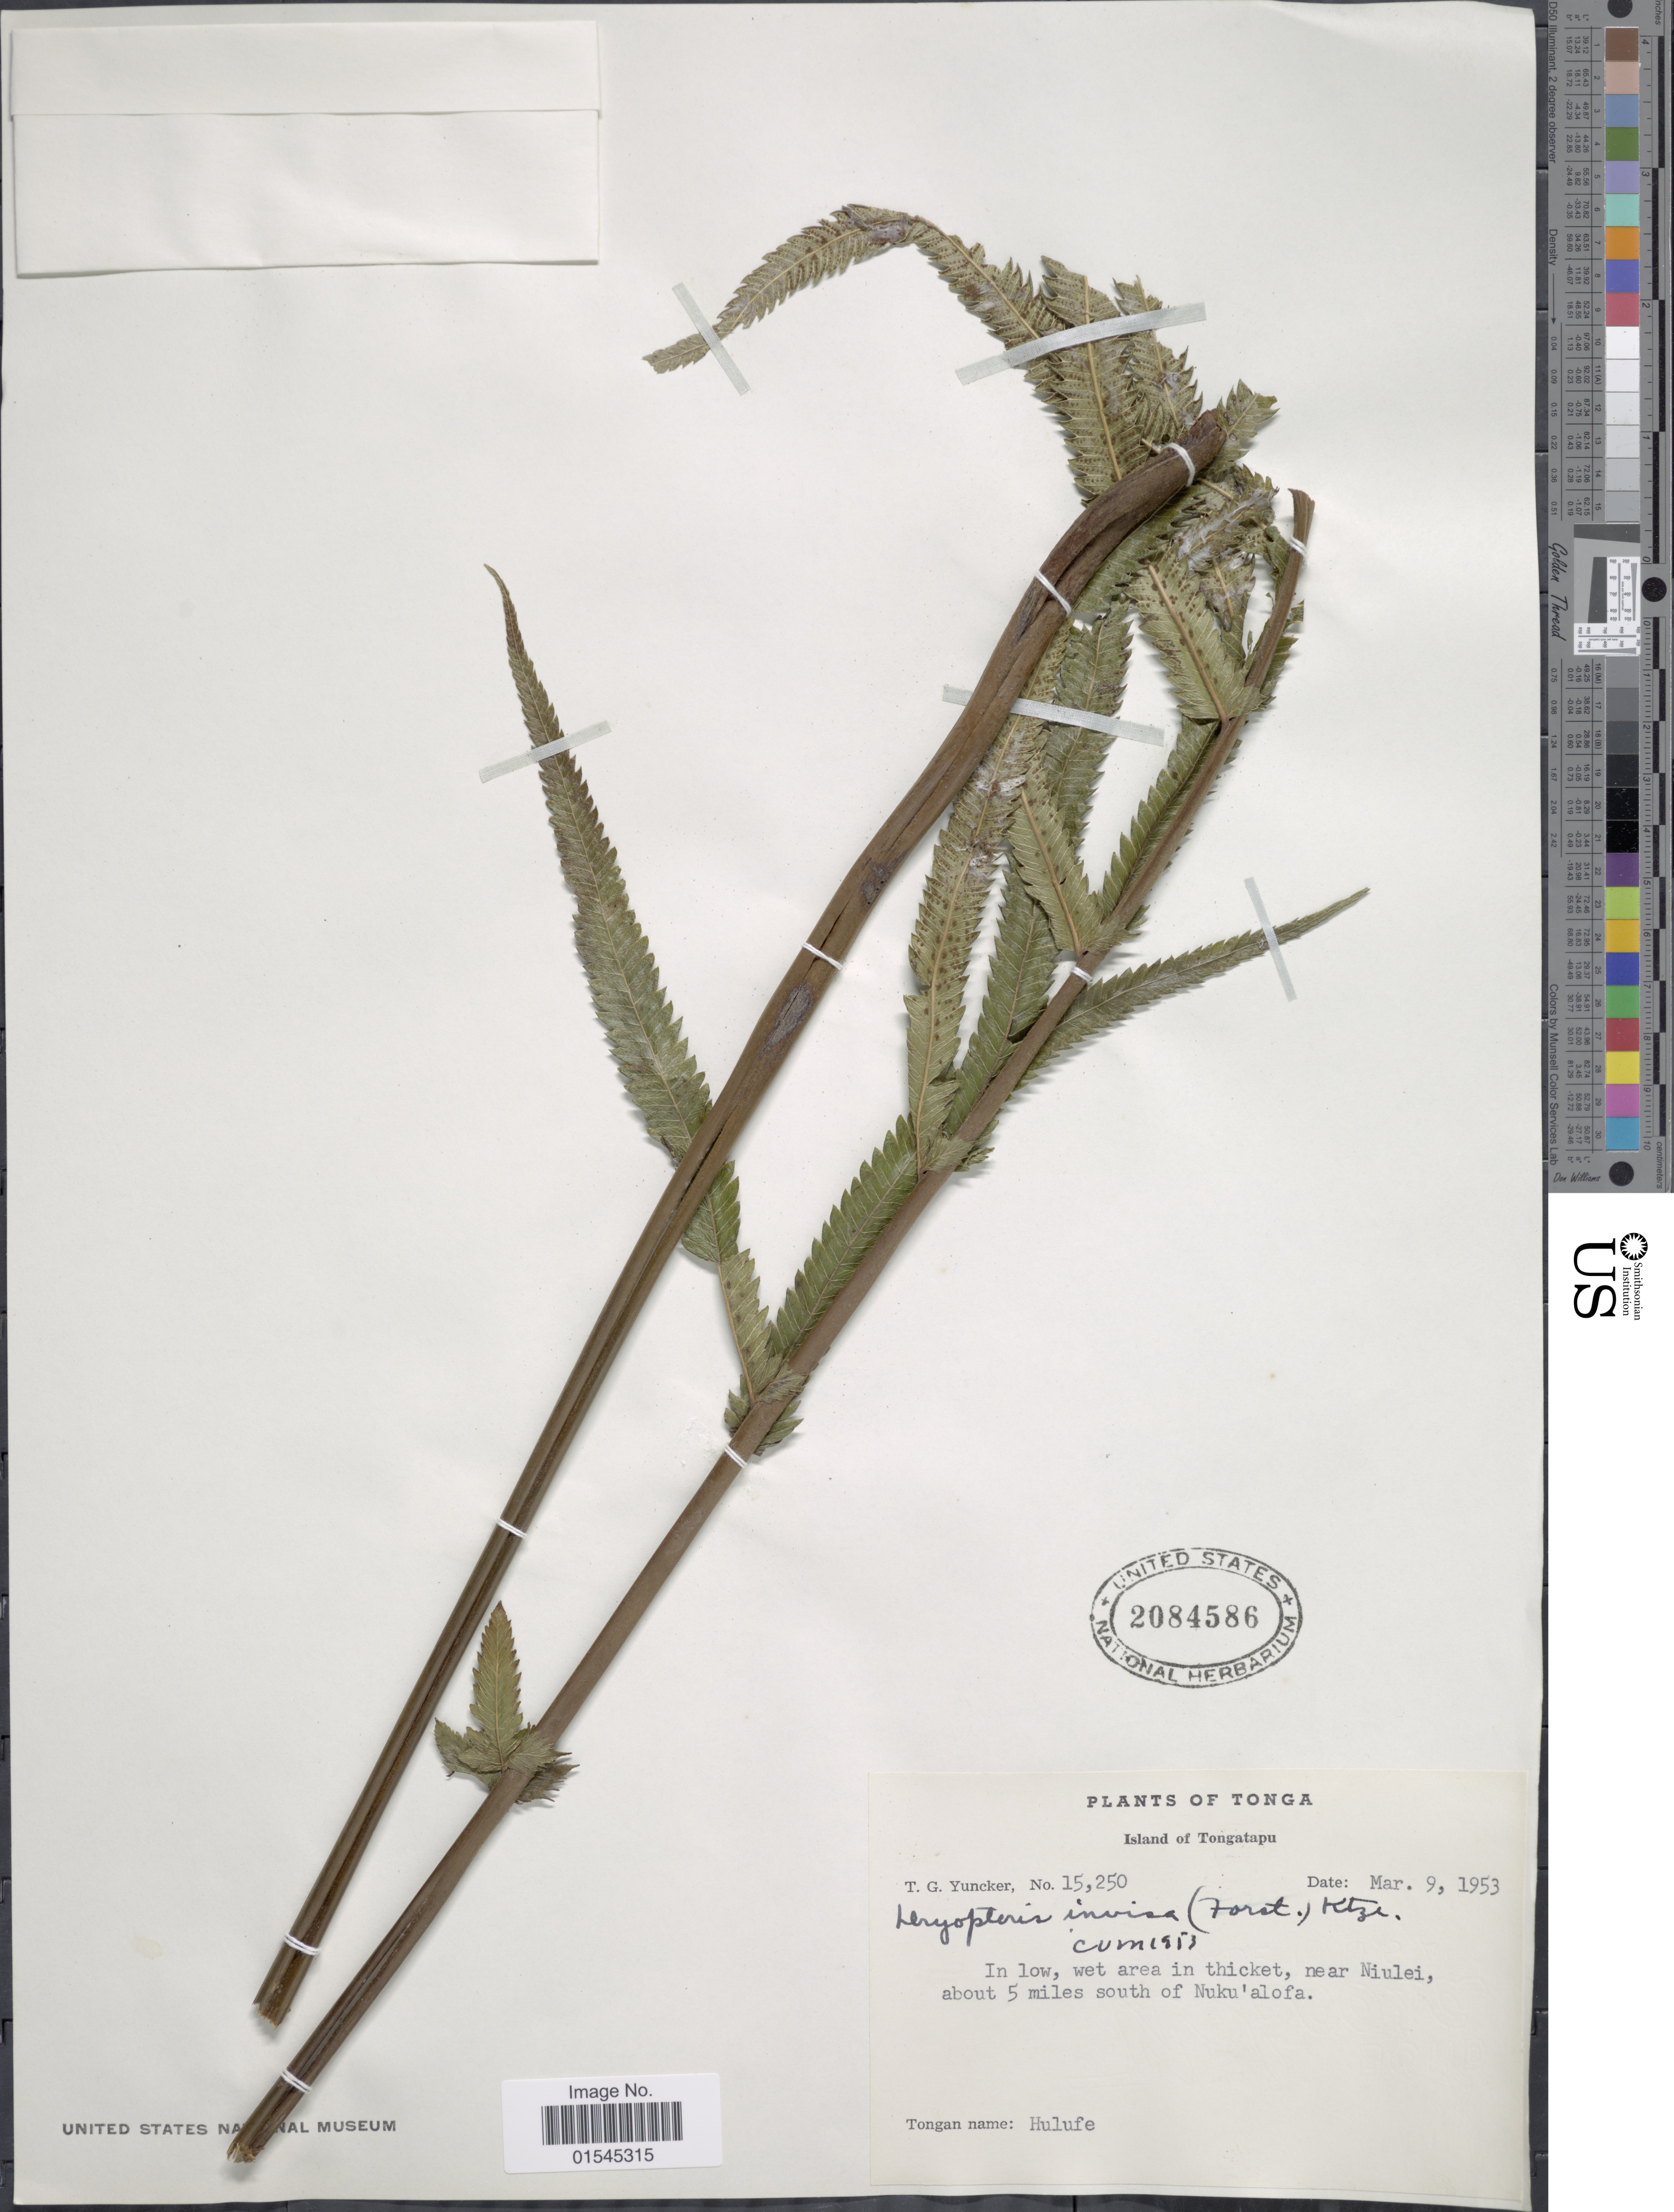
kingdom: Plantae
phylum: Tracheophyta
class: Polypodiopsida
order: Polypodiales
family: Thelypteridaceae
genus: Sphaerostephanos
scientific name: Sphaerostephanos invisus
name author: (G. Forst.) Holttum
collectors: T. G. Yuncker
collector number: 15250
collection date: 1953-03-09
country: Tonga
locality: Island of Tongatapu. In low, wet area in thicket, near Niulei, about 5 miles south of Nuku-alofa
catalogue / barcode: US 2084586